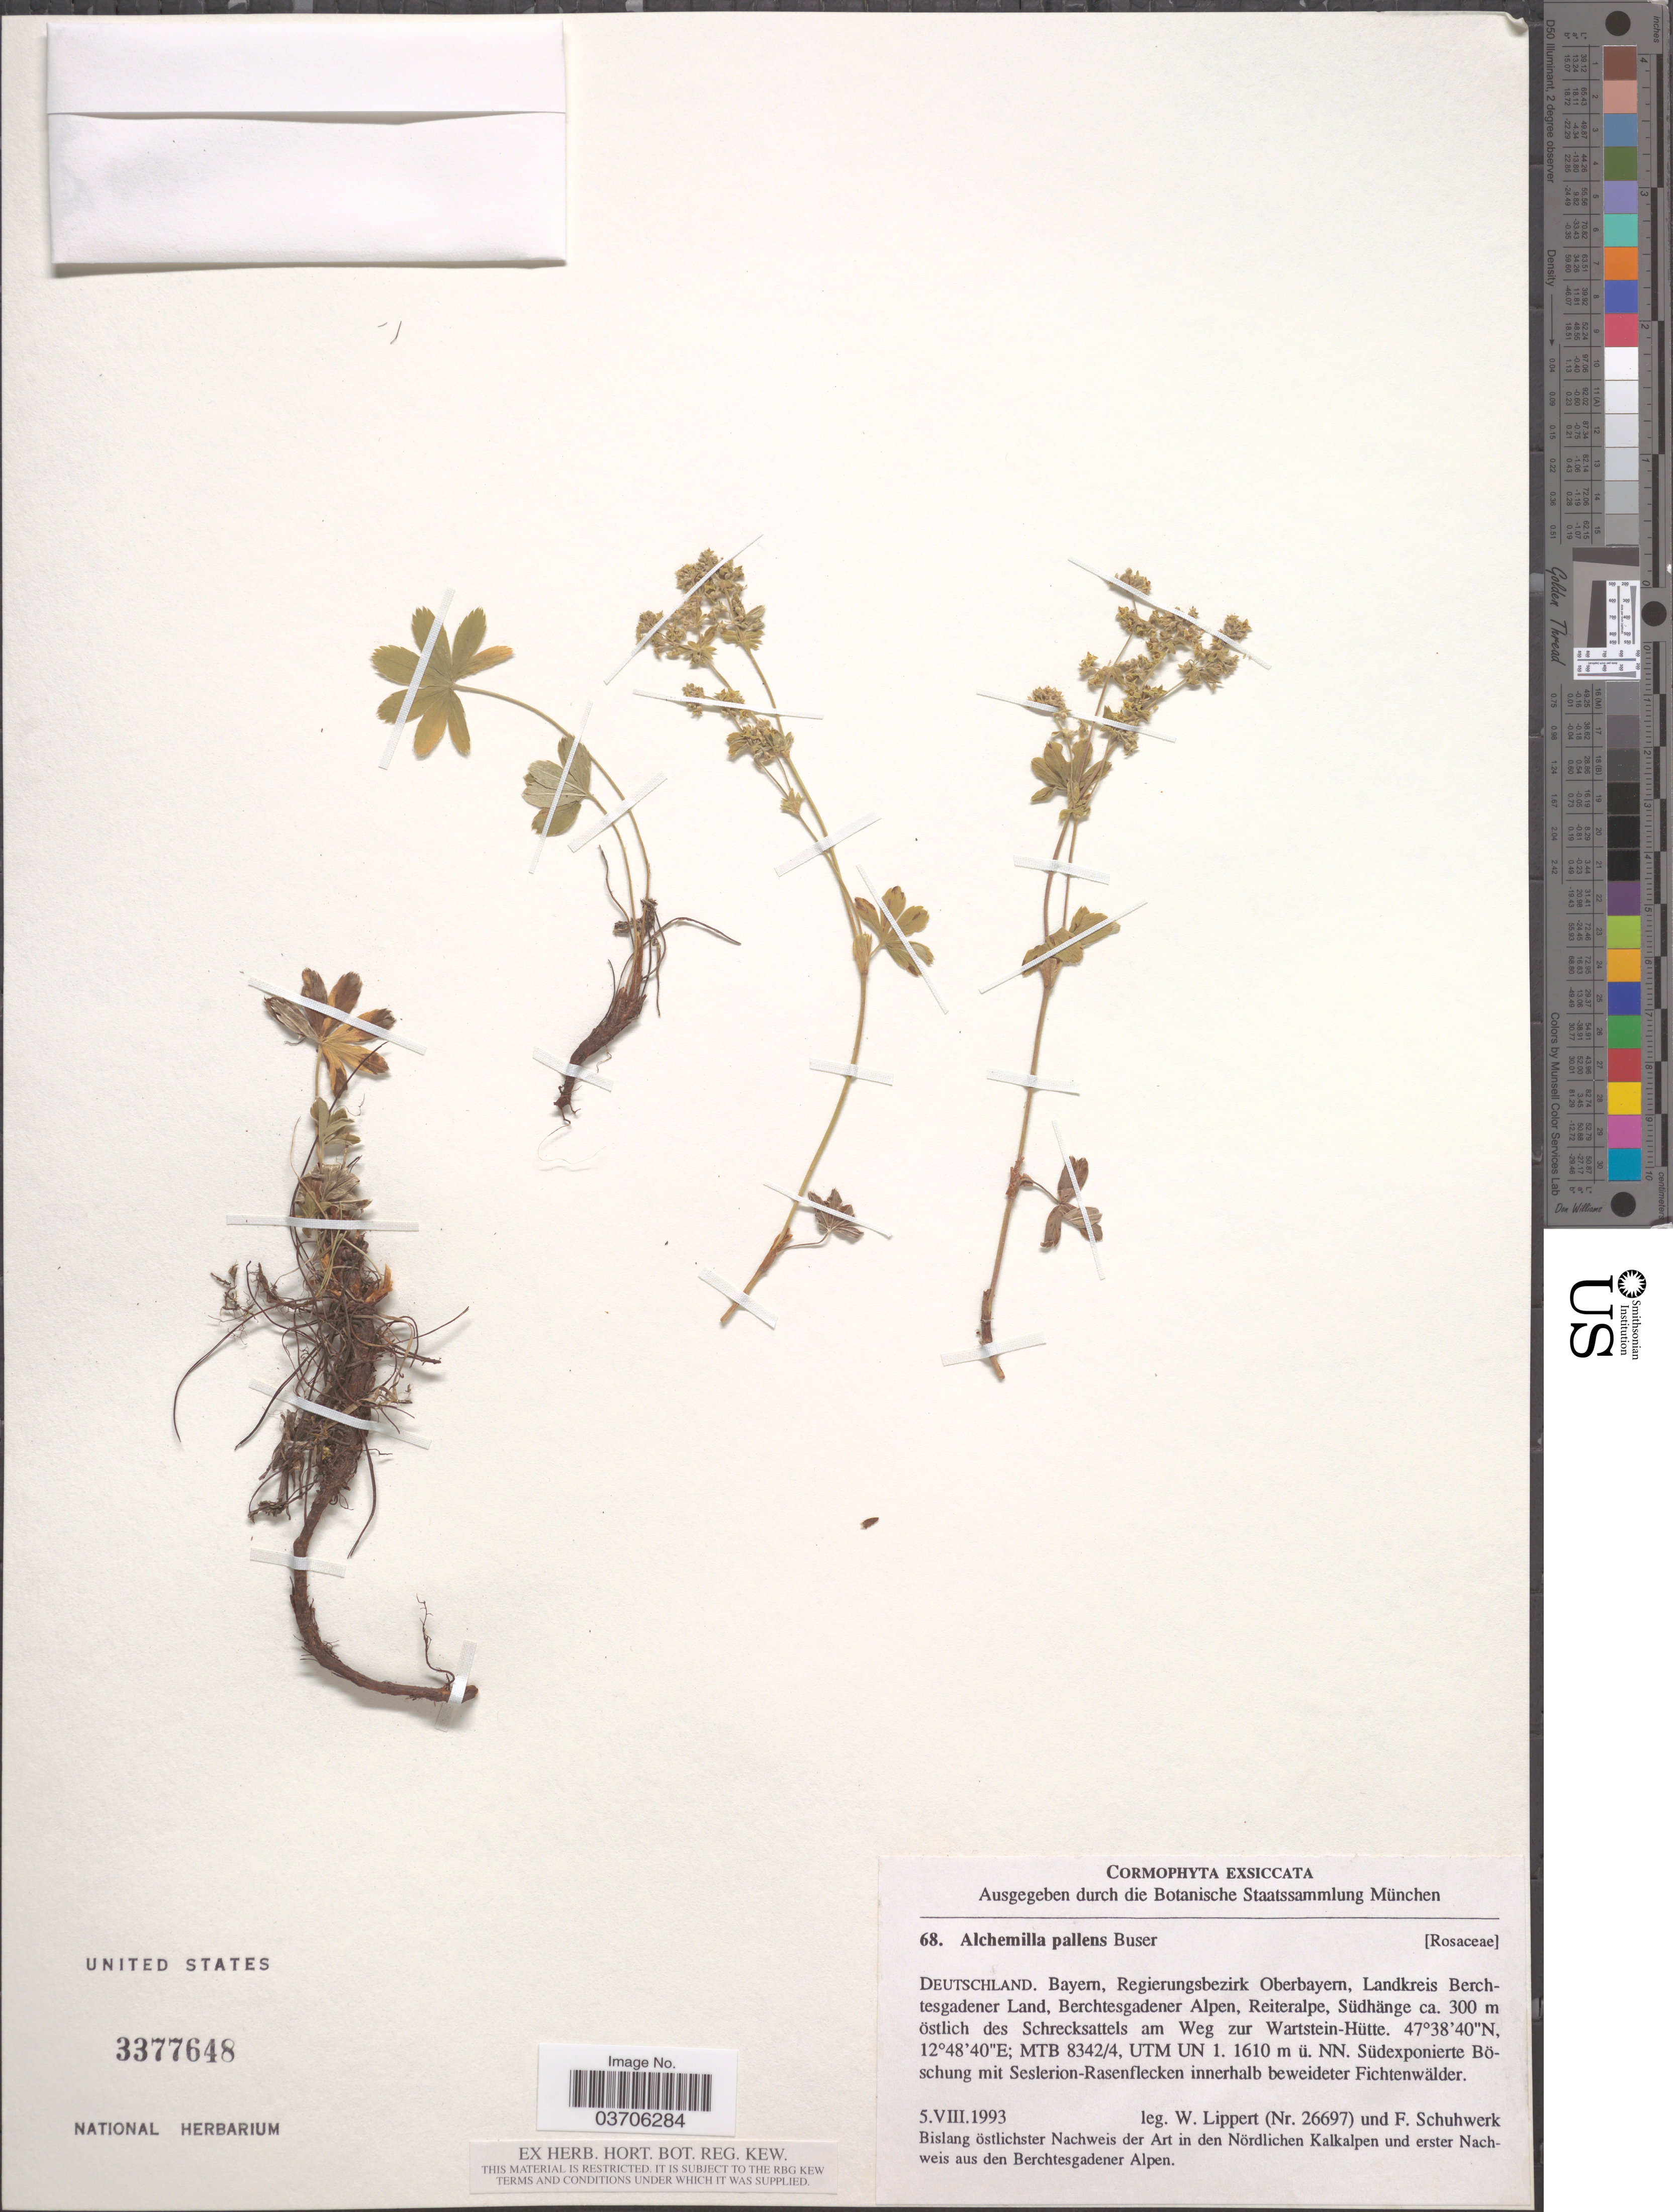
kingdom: Plantae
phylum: Tracheophyta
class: Magnoliopsida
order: Rosales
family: Rosaceae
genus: Alchemilla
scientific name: Alchemilla pallens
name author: Buser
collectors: W. Lippert & Schuhwerk, F.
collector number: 26697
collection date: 1993-08-05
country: Germany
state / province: Bayern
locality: Regierungsbezirk, Oberbayern, Lanskreis Berchtesgadener Land, Berchtesgadener Alpen, Reiteralpe, Südhänge. Östlich des Schrecksattels am Weg zur Wartstein-Hütte. MTB 8342/4, UTM UN 1. 1610 m ü. NN.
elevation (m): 300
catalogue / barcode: US 3377648